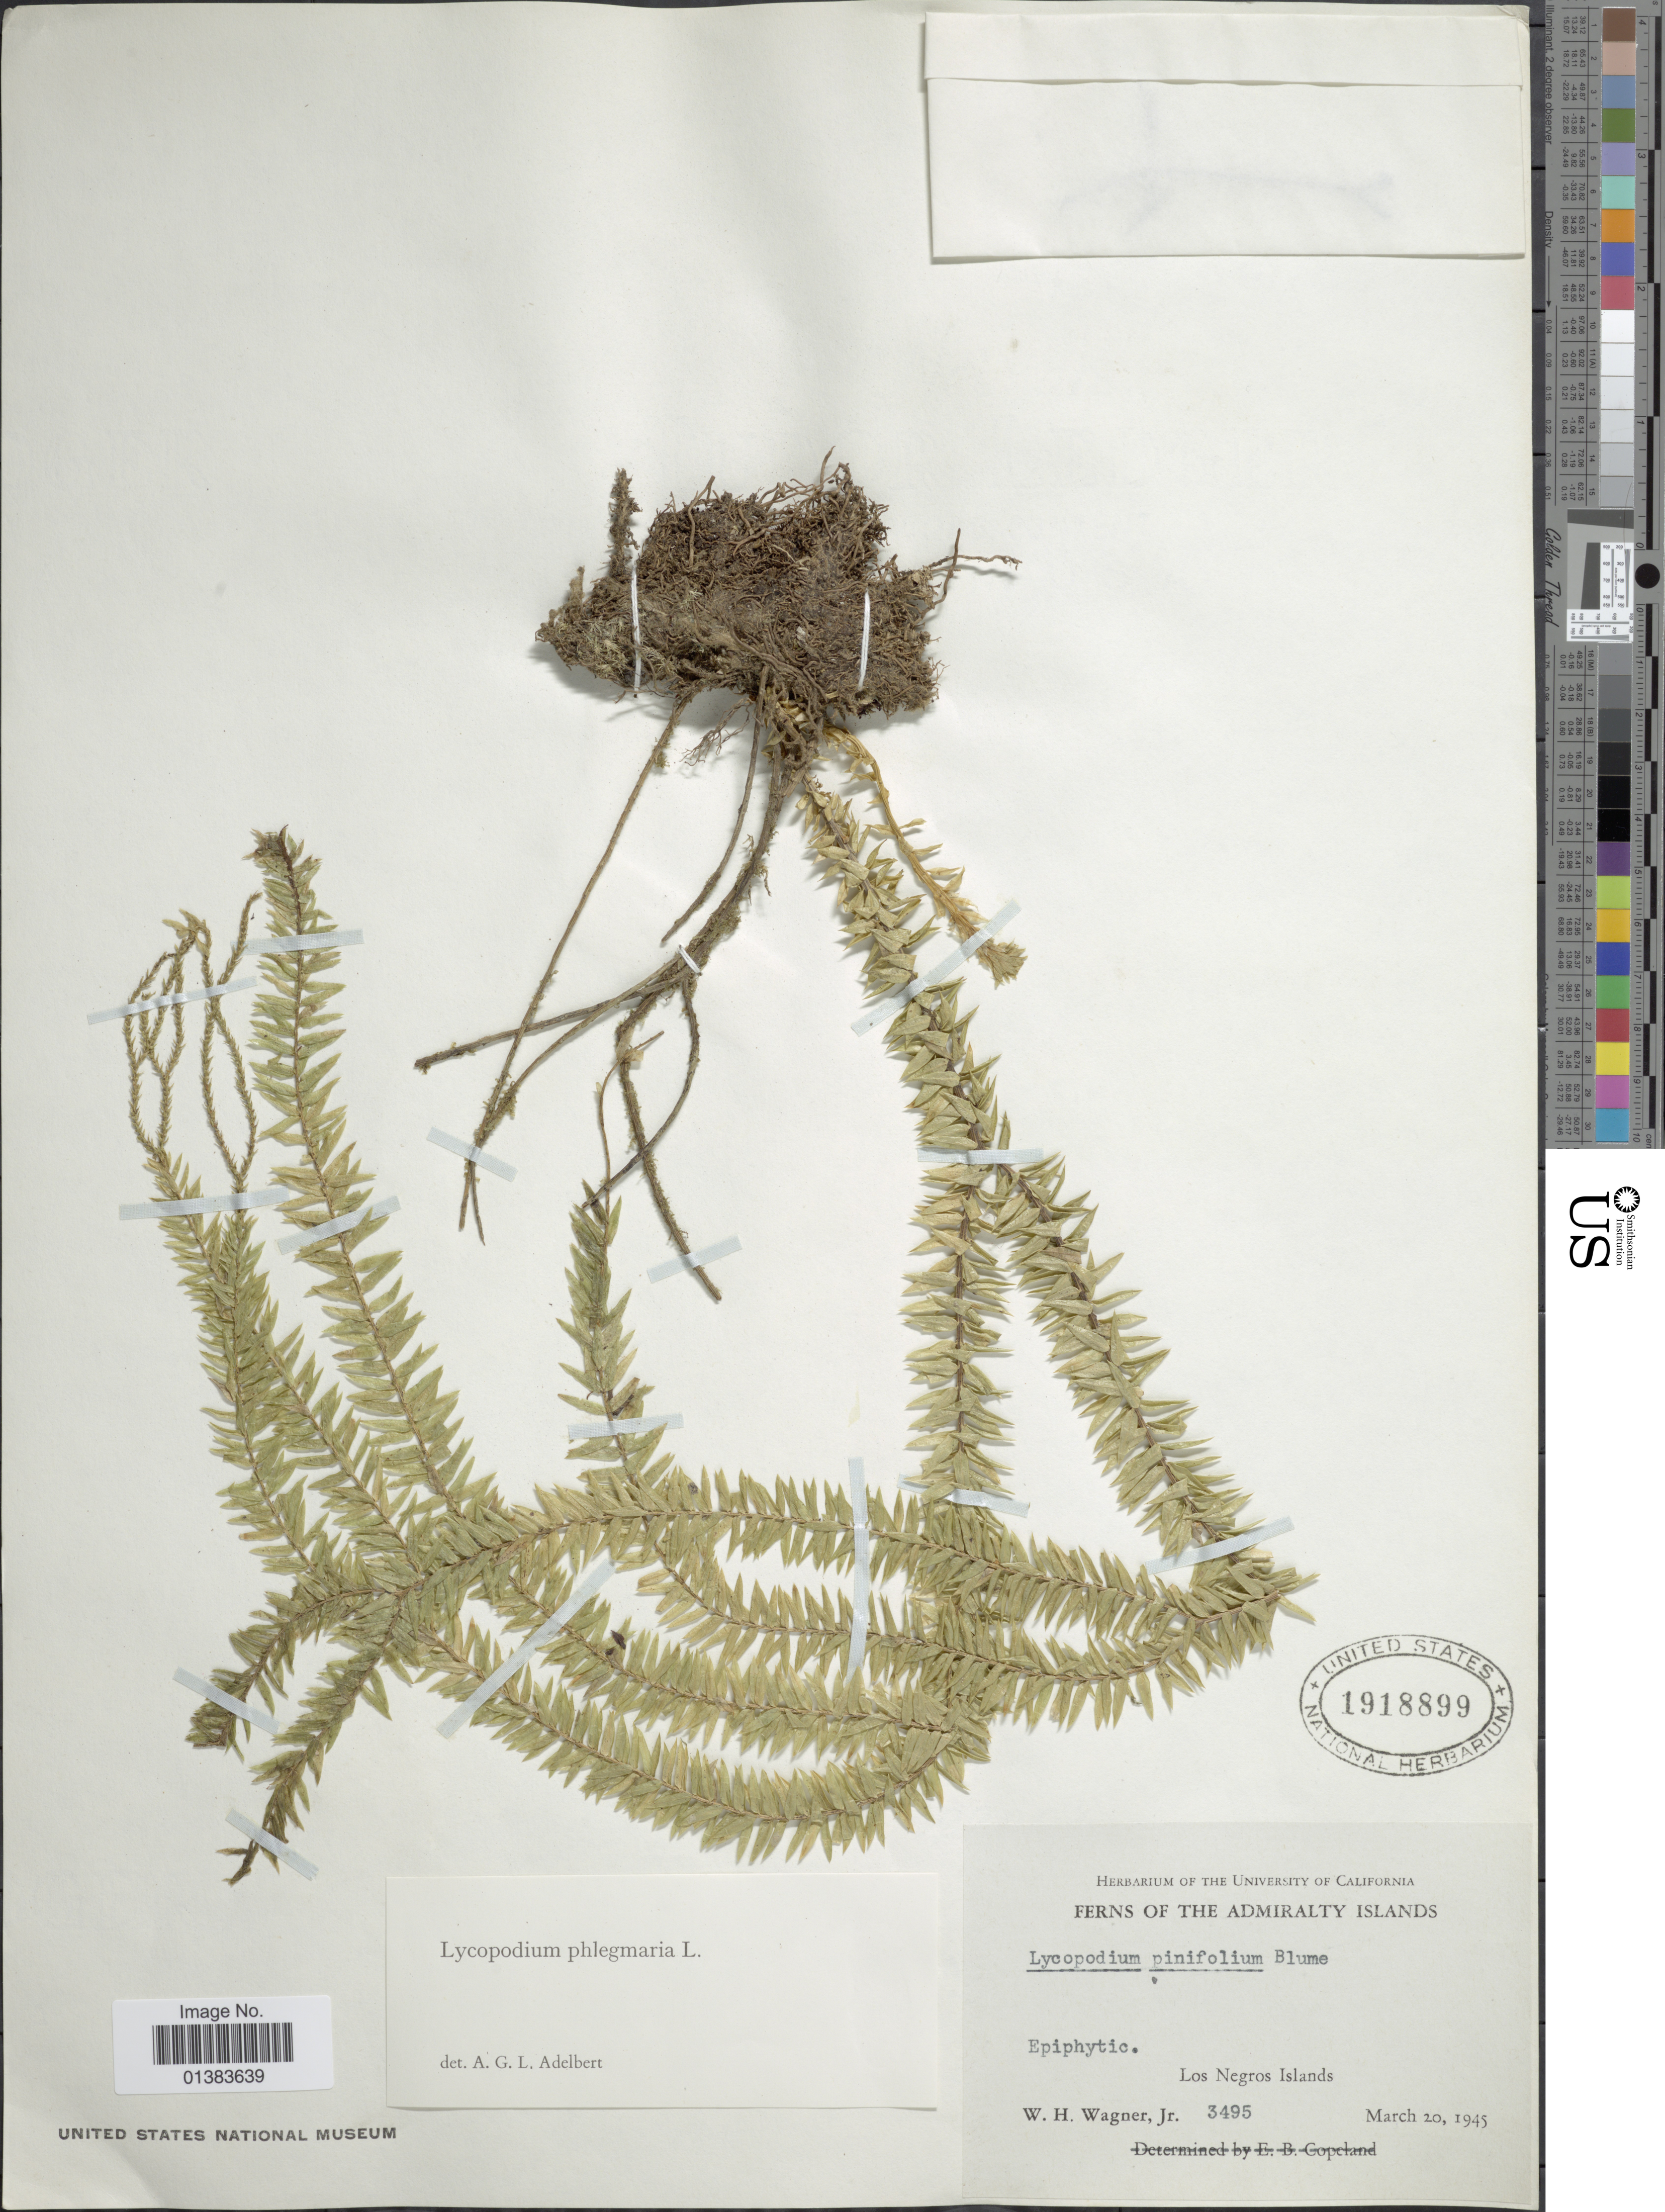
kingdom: Plantae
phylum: Tracheophyta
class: Lycopodiopsida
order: Lycopodiales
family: Lycopodiaceae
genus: Phlegmariurus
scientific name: Phlegmariurus phlegmaria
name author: (L.) Holub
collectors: W. H. Wagner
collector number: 3495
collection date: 1945-03-20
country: Papua New Guinea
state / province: Manus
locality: Admiralty Islands, Los Negros Islands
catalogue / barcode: US 1918899